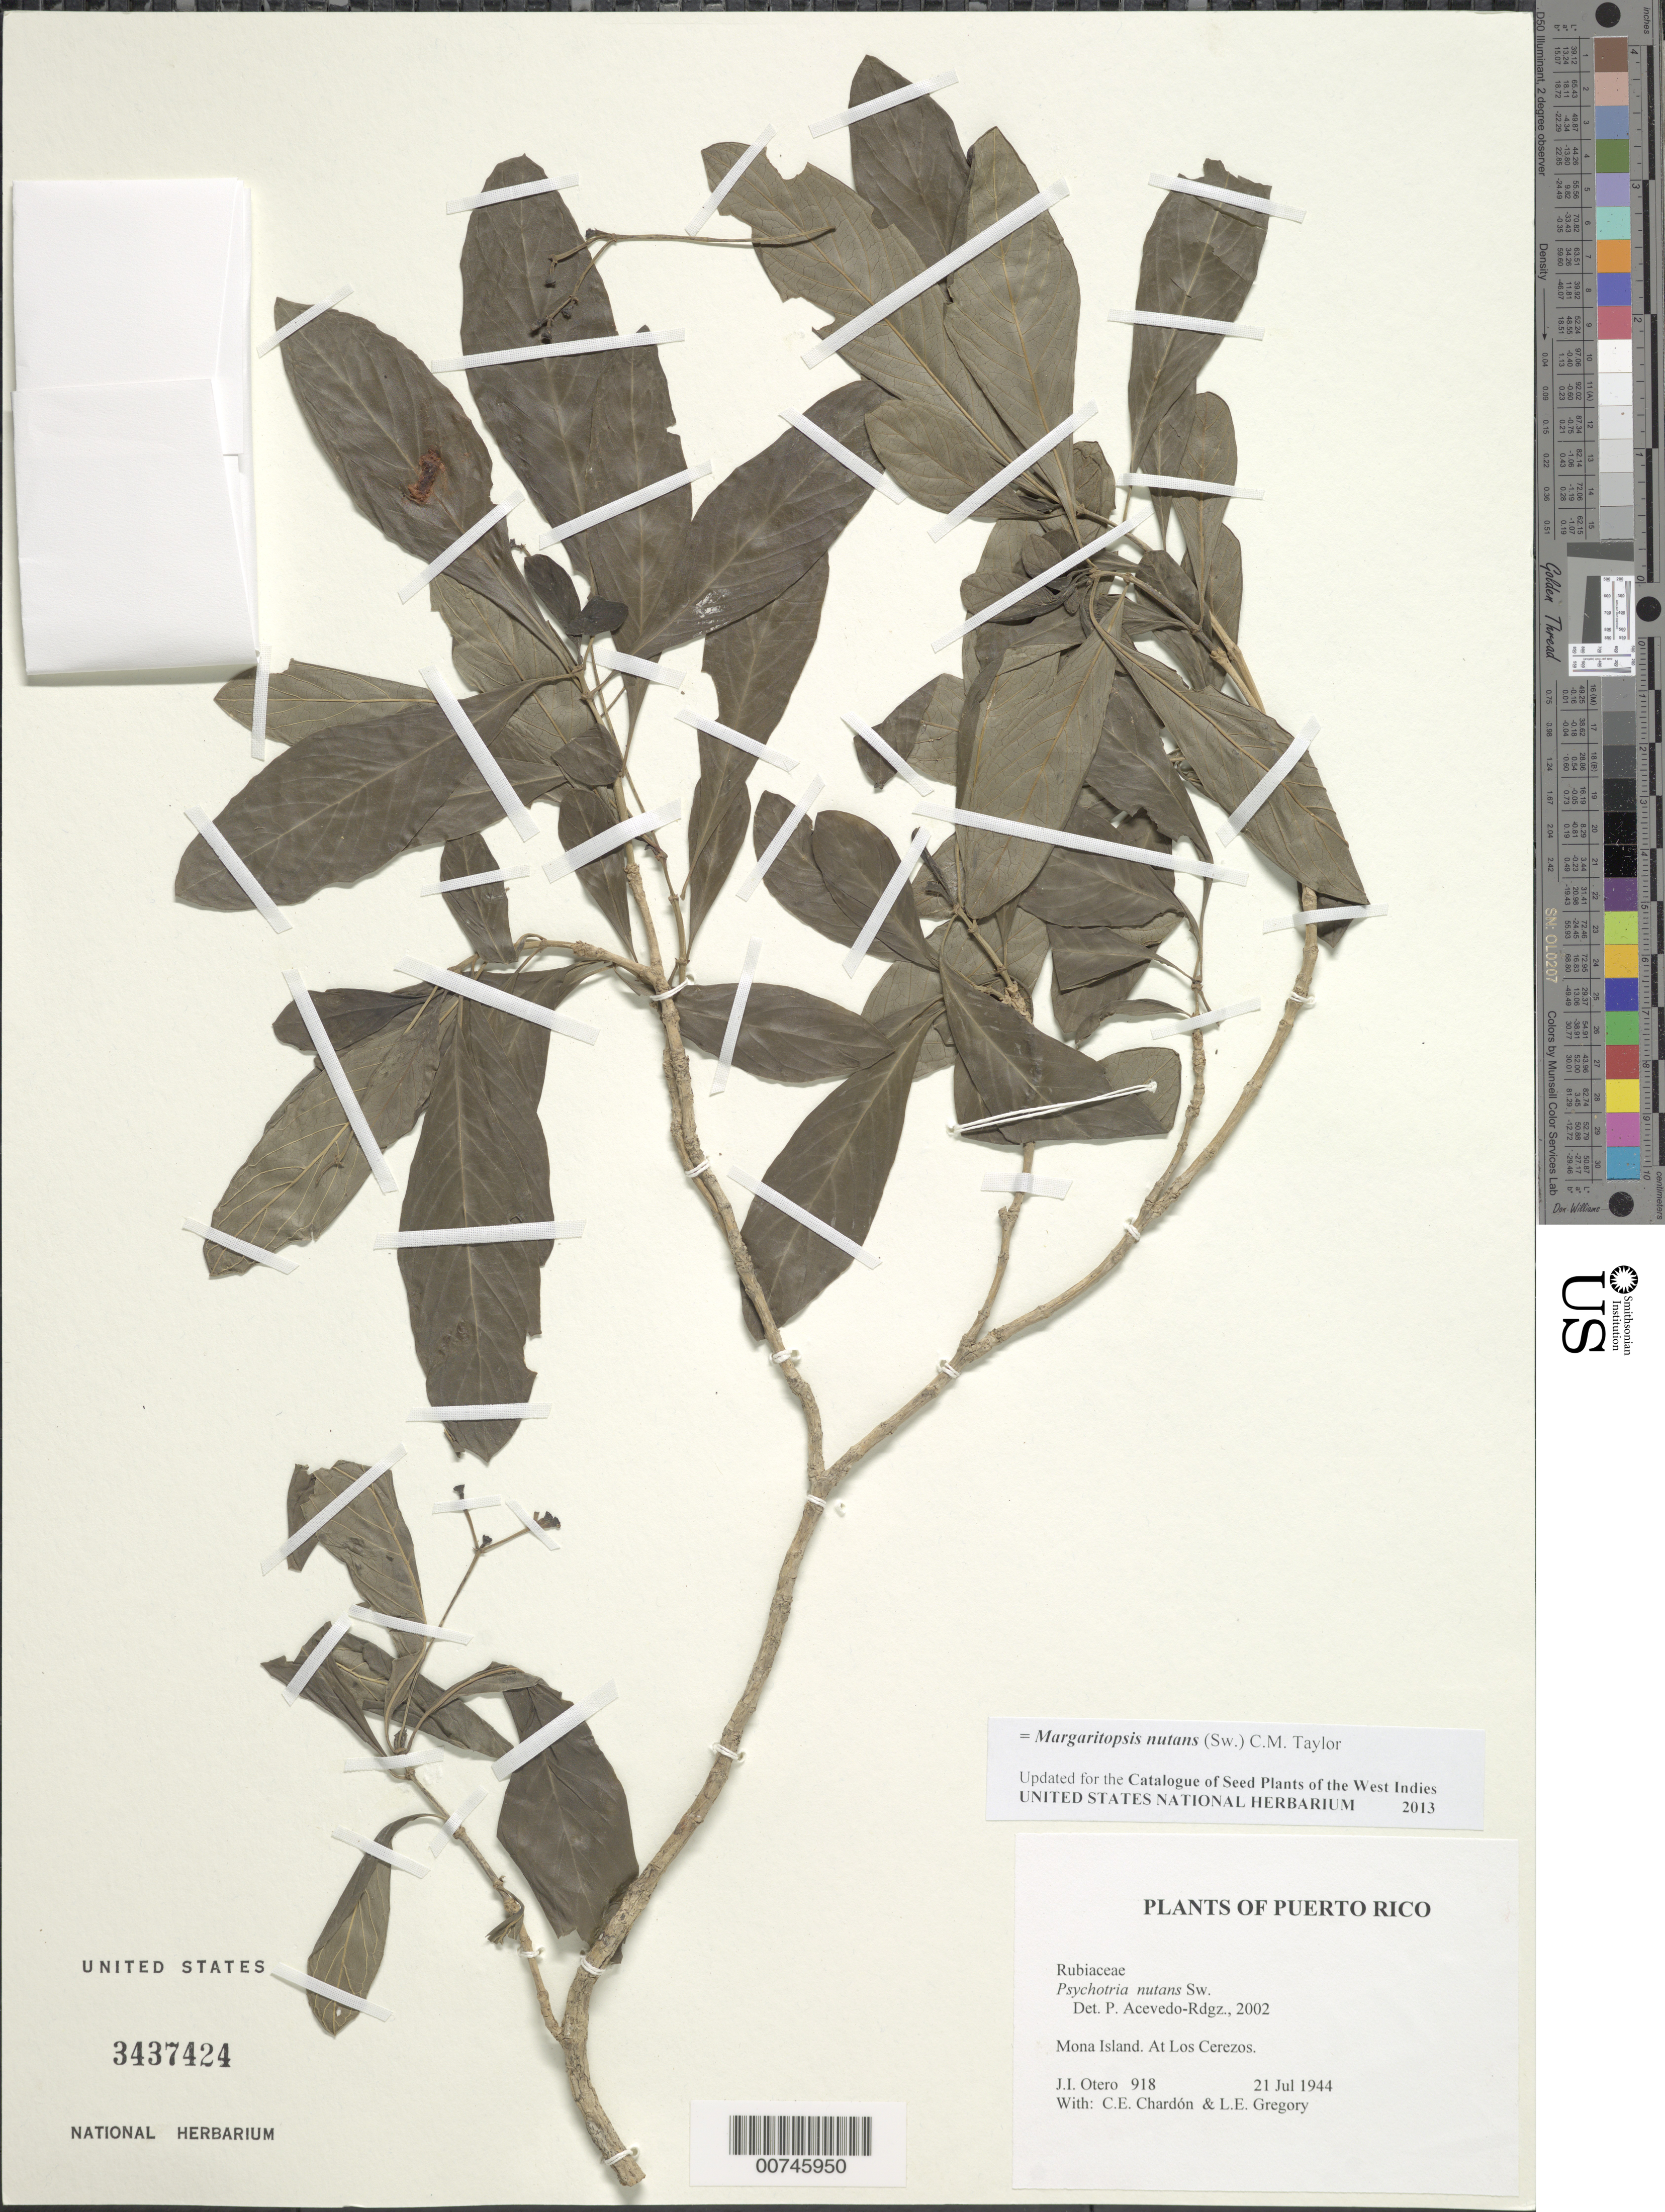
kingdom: Plantae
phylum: Tracheophyta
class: Magnoliopsida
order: Gentianales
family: Rubiaceae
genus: Margaritopsis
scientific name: Margaritopsis nutans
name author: (Sw.) C.M. Taylor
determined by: Acevedo-Rodríguez, P., (BOT), Smithsonian Institution - National Museum of Natural History (UNITED STATES)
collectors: J. Otero, C. E. Chardón & L. E. Gregory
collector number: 918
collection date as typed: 21 Jul 1944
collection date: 1944-07-21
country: Puerto Rico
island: Mona I.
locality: At Los Cerezos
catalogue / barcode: US 3437424